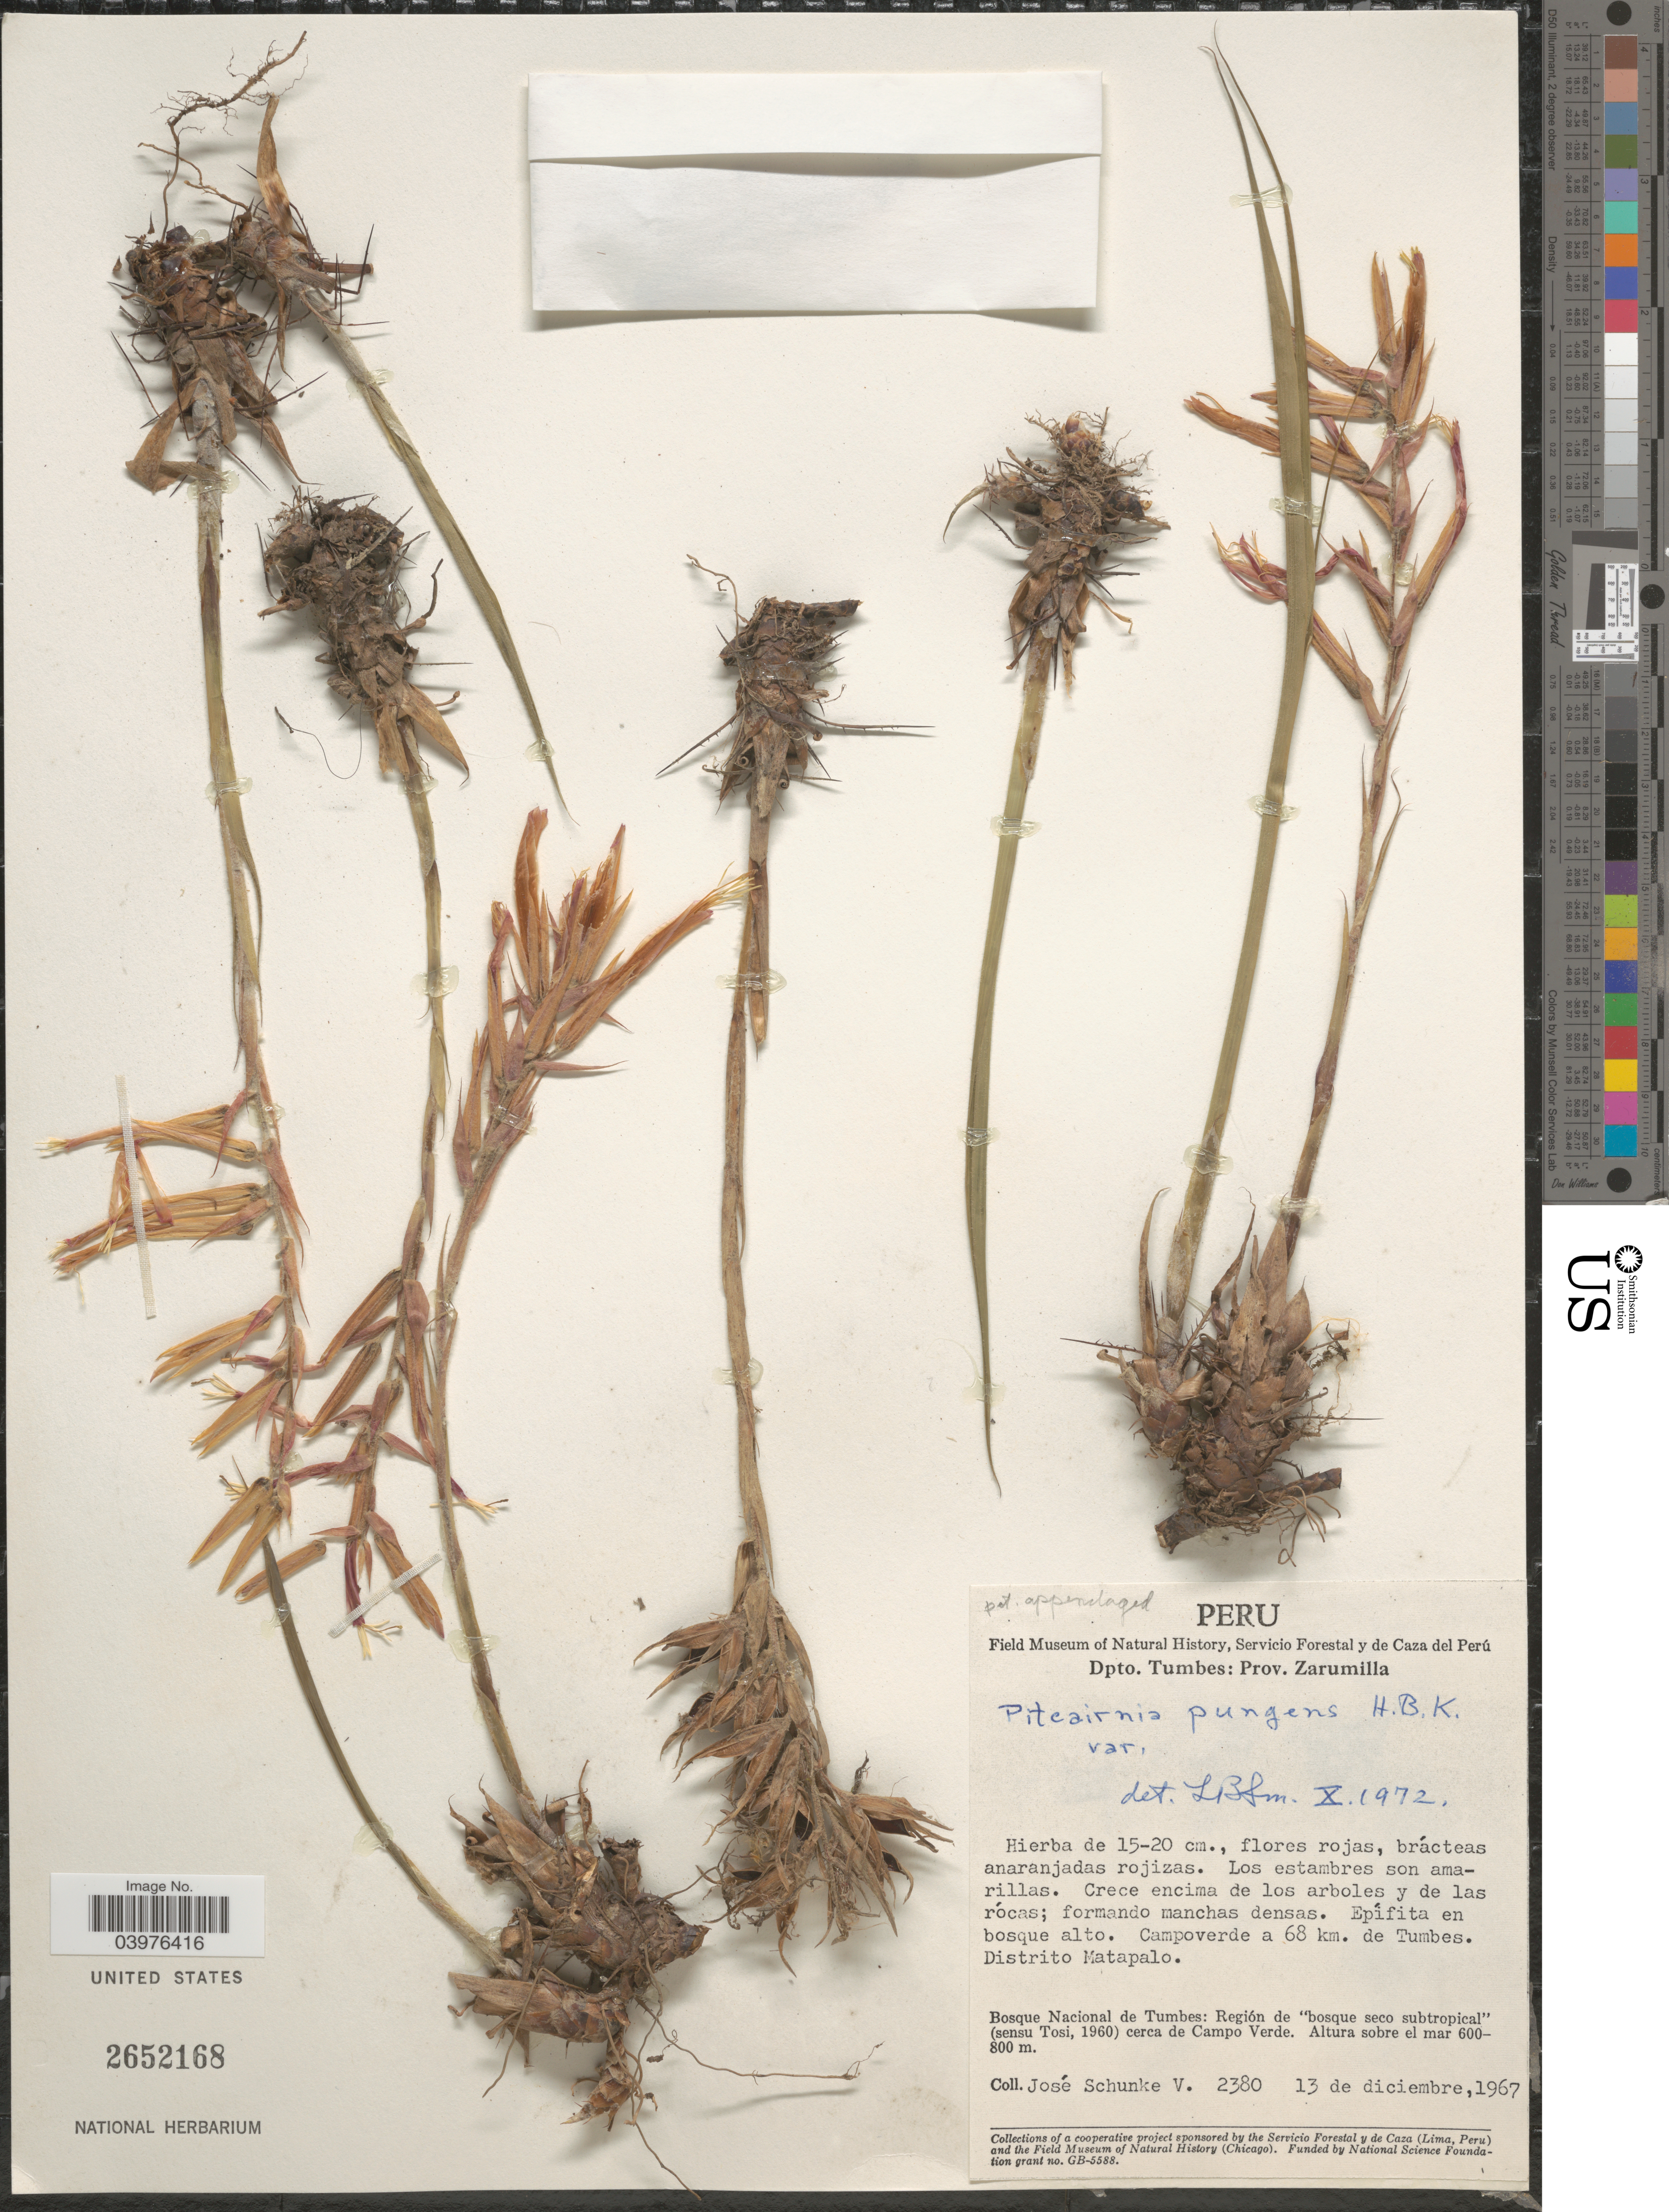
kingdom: Plantae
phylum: Tracheophyta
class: Liliopsida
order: Poales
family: Bromeliaceae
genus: Pitcairnia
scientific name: Pitcairnia pungens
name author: Kunth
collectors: J. Schunke Vigo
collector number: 2380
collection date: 1967-12-13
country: Peru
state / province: Tumbes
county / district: Zarumilla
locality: Dpto. Tumbes: Prov. Zarumilla. Campoverde a 68 km. de Tumbes. Distrito Matapalo. Bosque Nacional de Tumbes: Región de "bosque seco subtropical" (sensu Tosi, 1960) cerca de Campo Verde.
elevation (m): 600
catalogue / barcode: US 2652168